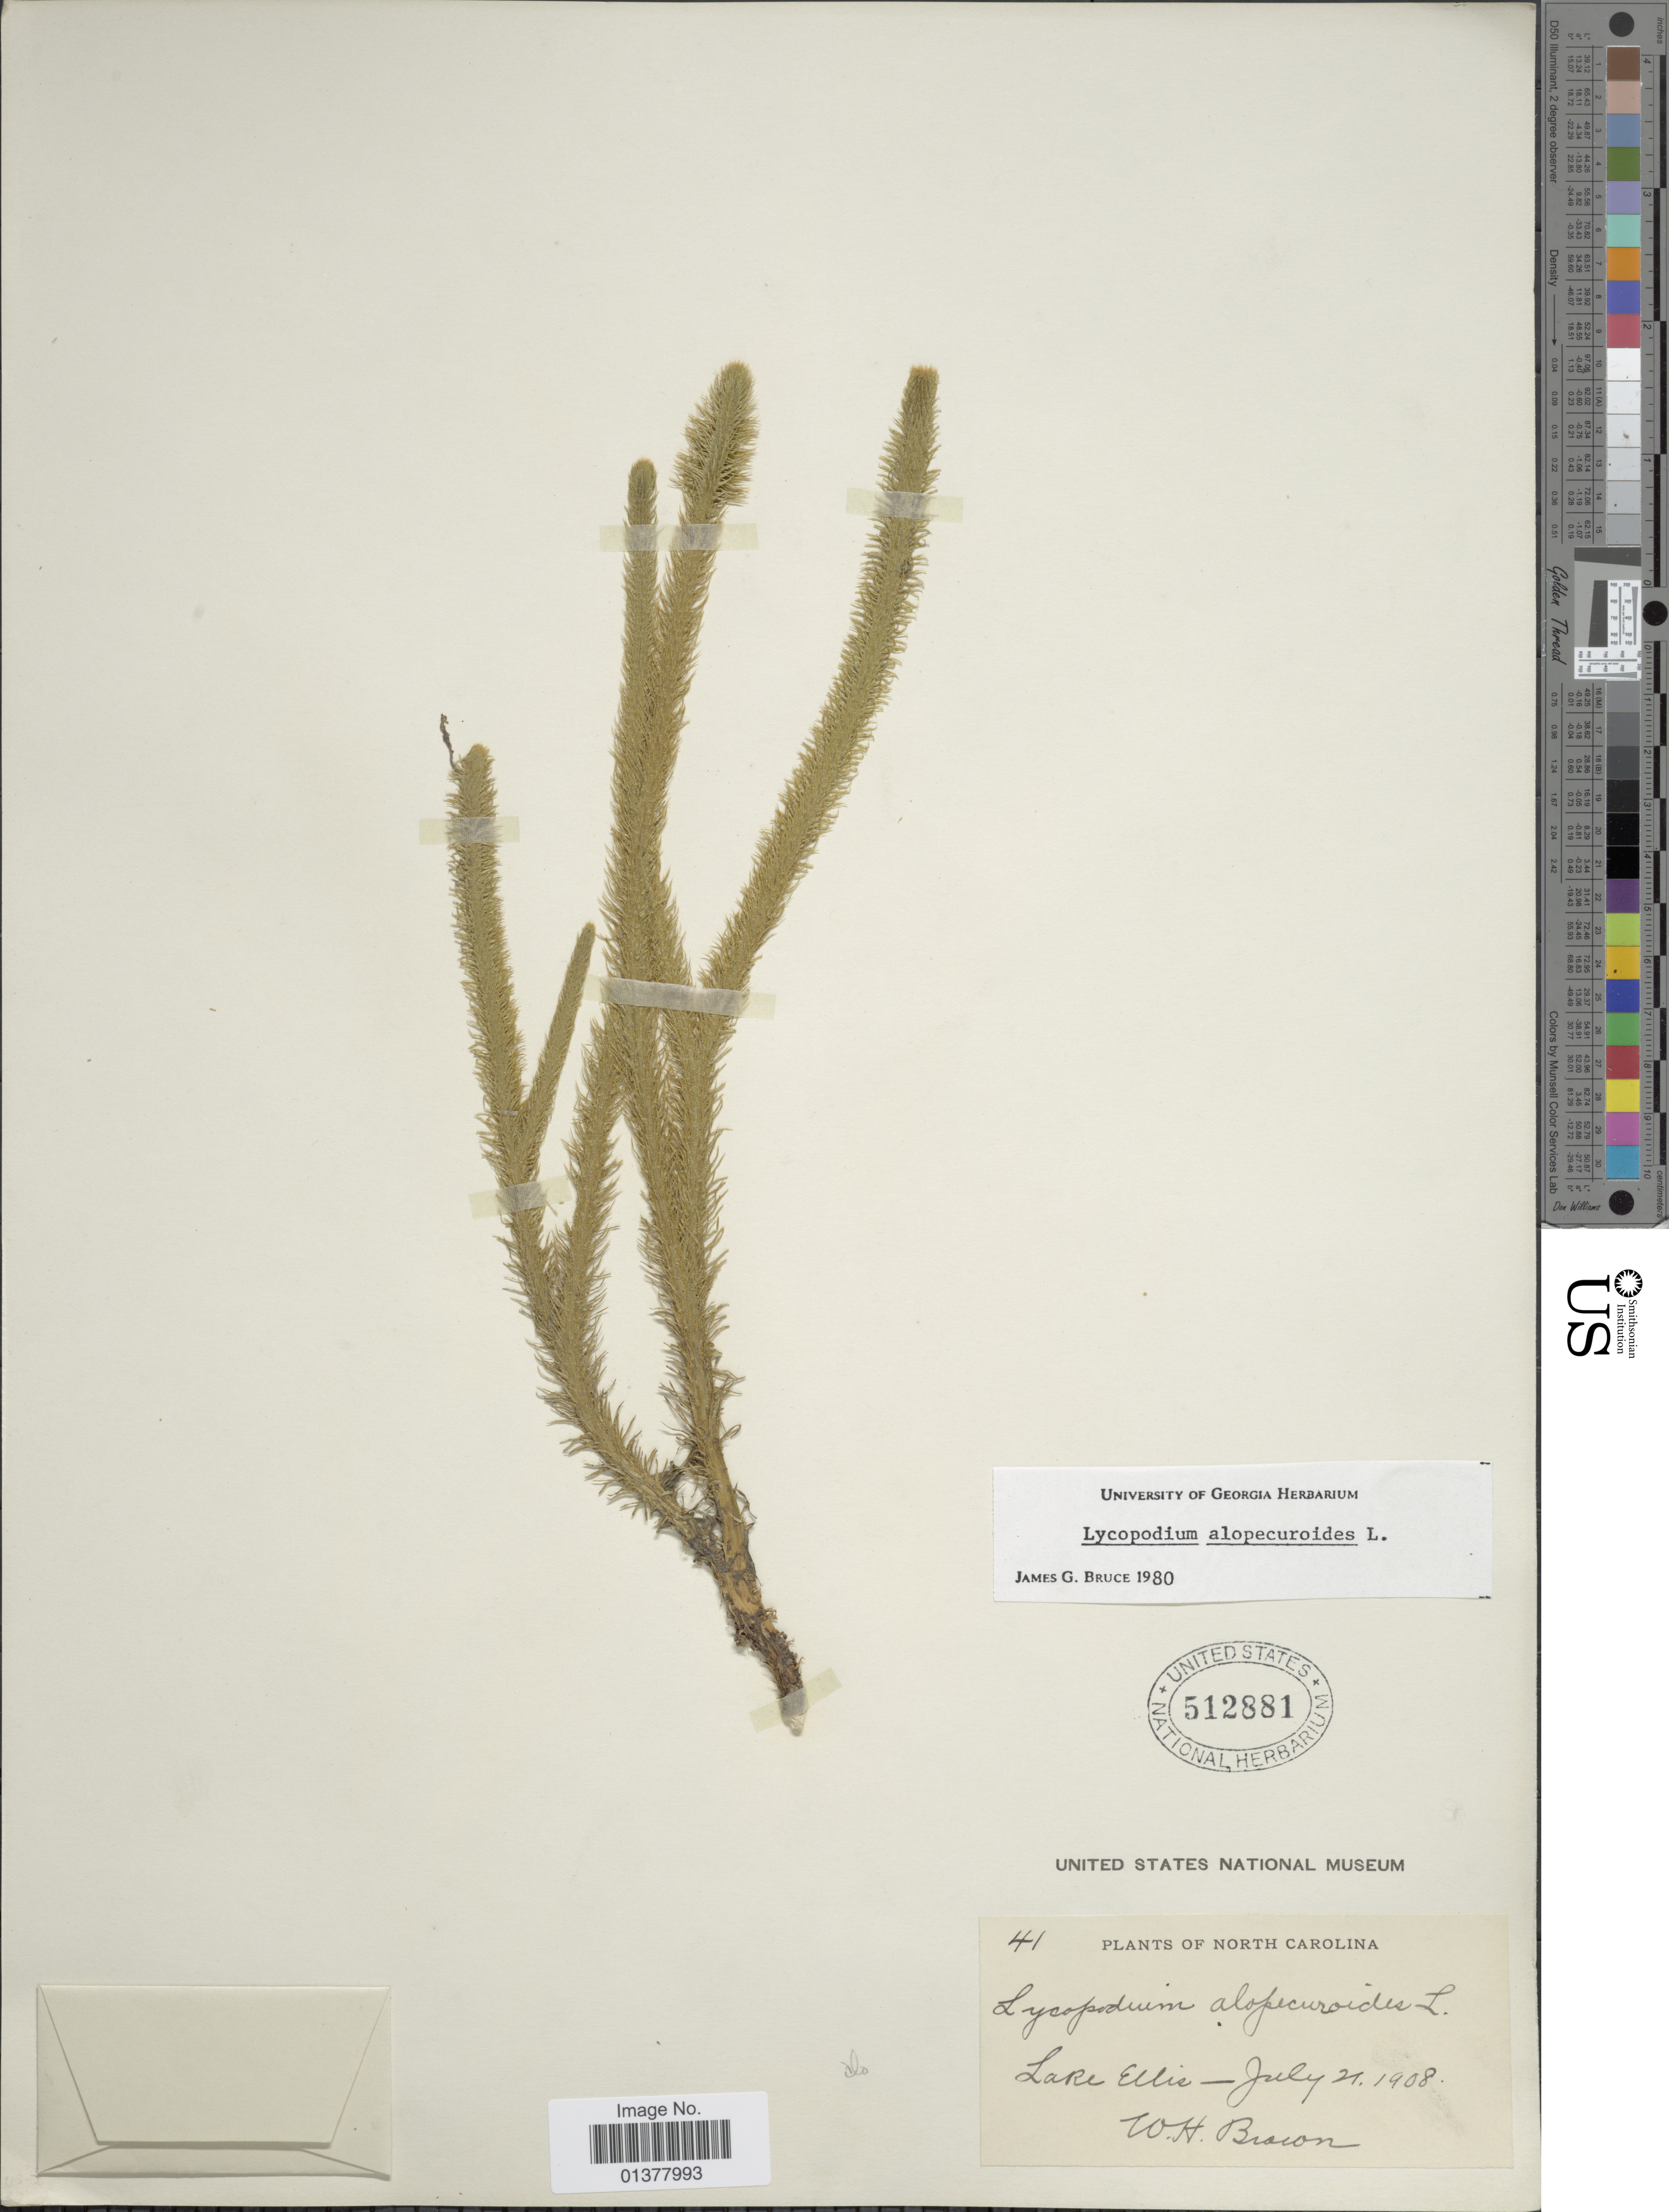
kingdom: Plantae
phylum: Tracheophyta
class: Lycopodiopsida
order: Lycopodiales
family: Lycopodiaceae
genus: Lycopodiella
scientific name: Lycopodiella alopecuroides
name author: (L.) Cranfill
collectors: W. H. Brown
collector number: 41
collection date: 1908-07-21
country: United States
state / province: North Carolina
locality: Lake Ellis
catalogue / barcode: US 512881